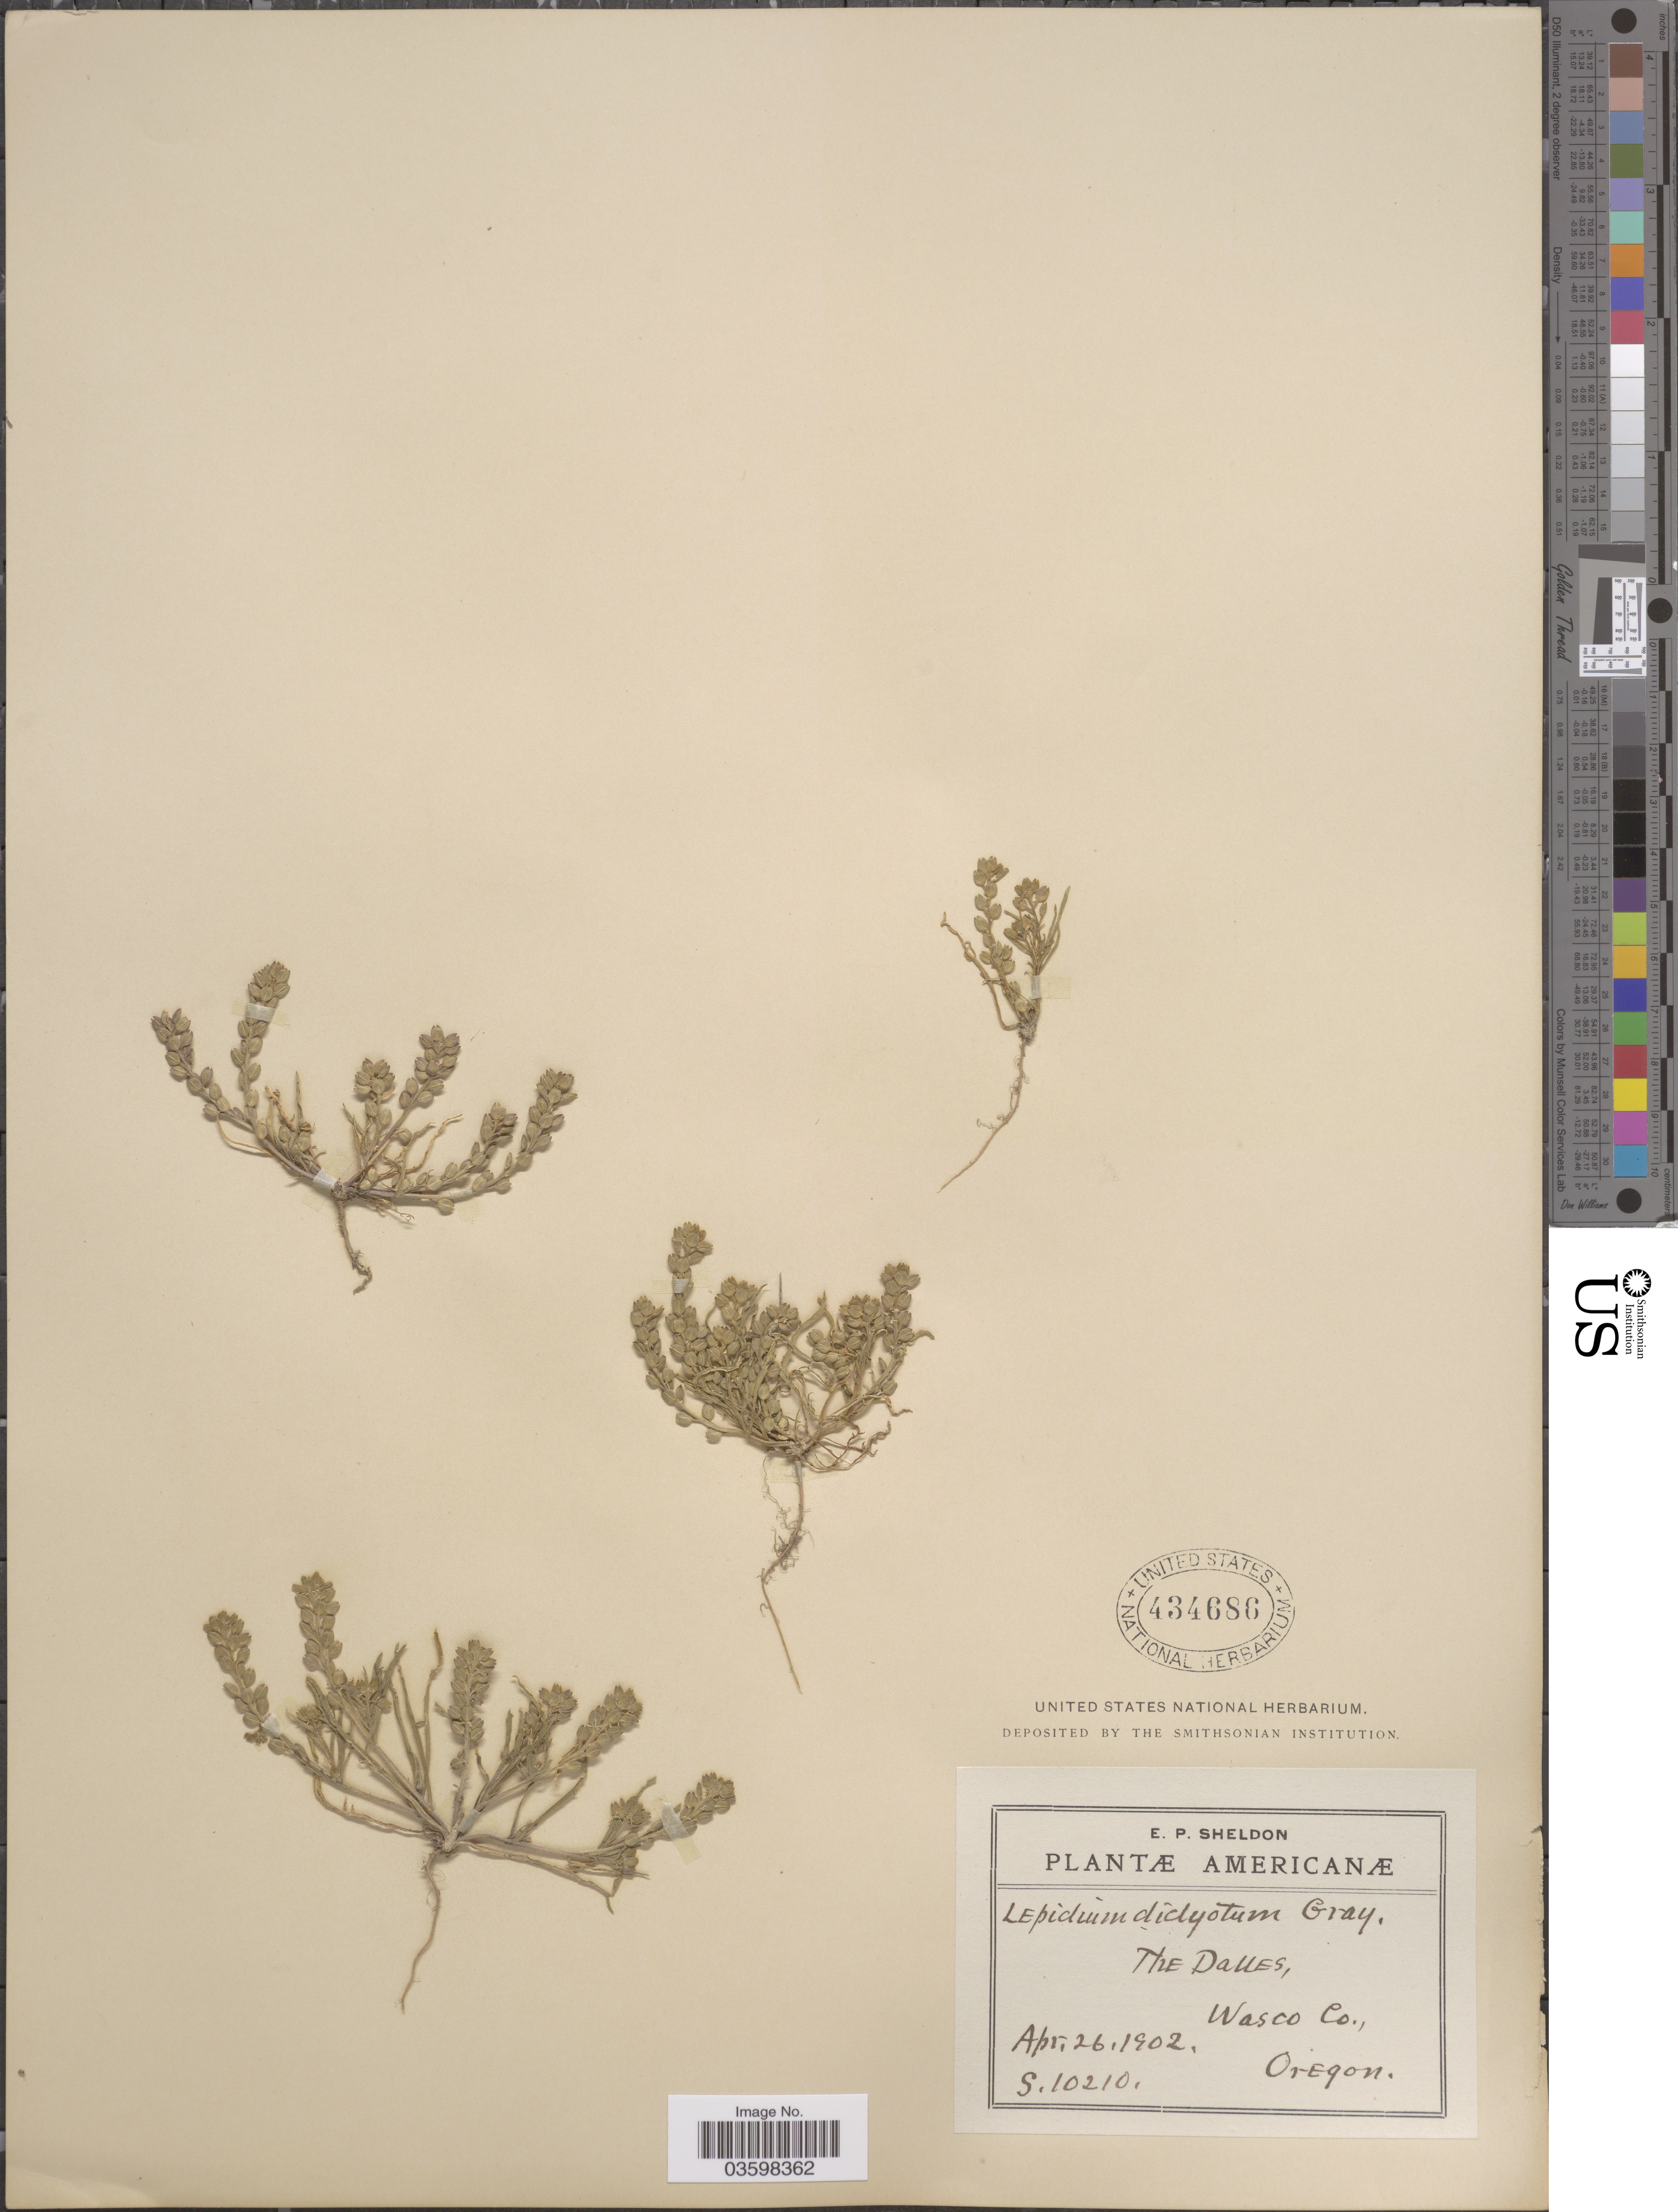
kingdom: Plantae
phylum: Tracheophyta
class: Magnoliopsida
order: Brassicales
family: Brassicaceae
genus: Lepidium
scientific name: Lepidium dictyotum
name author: A. Gray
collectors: E. P. Sheldon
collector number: S10210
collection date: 1902-04-26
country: United States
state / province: Oregon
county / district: Wasco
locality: The Dalles, Wasco Co.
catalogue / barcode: US 434686